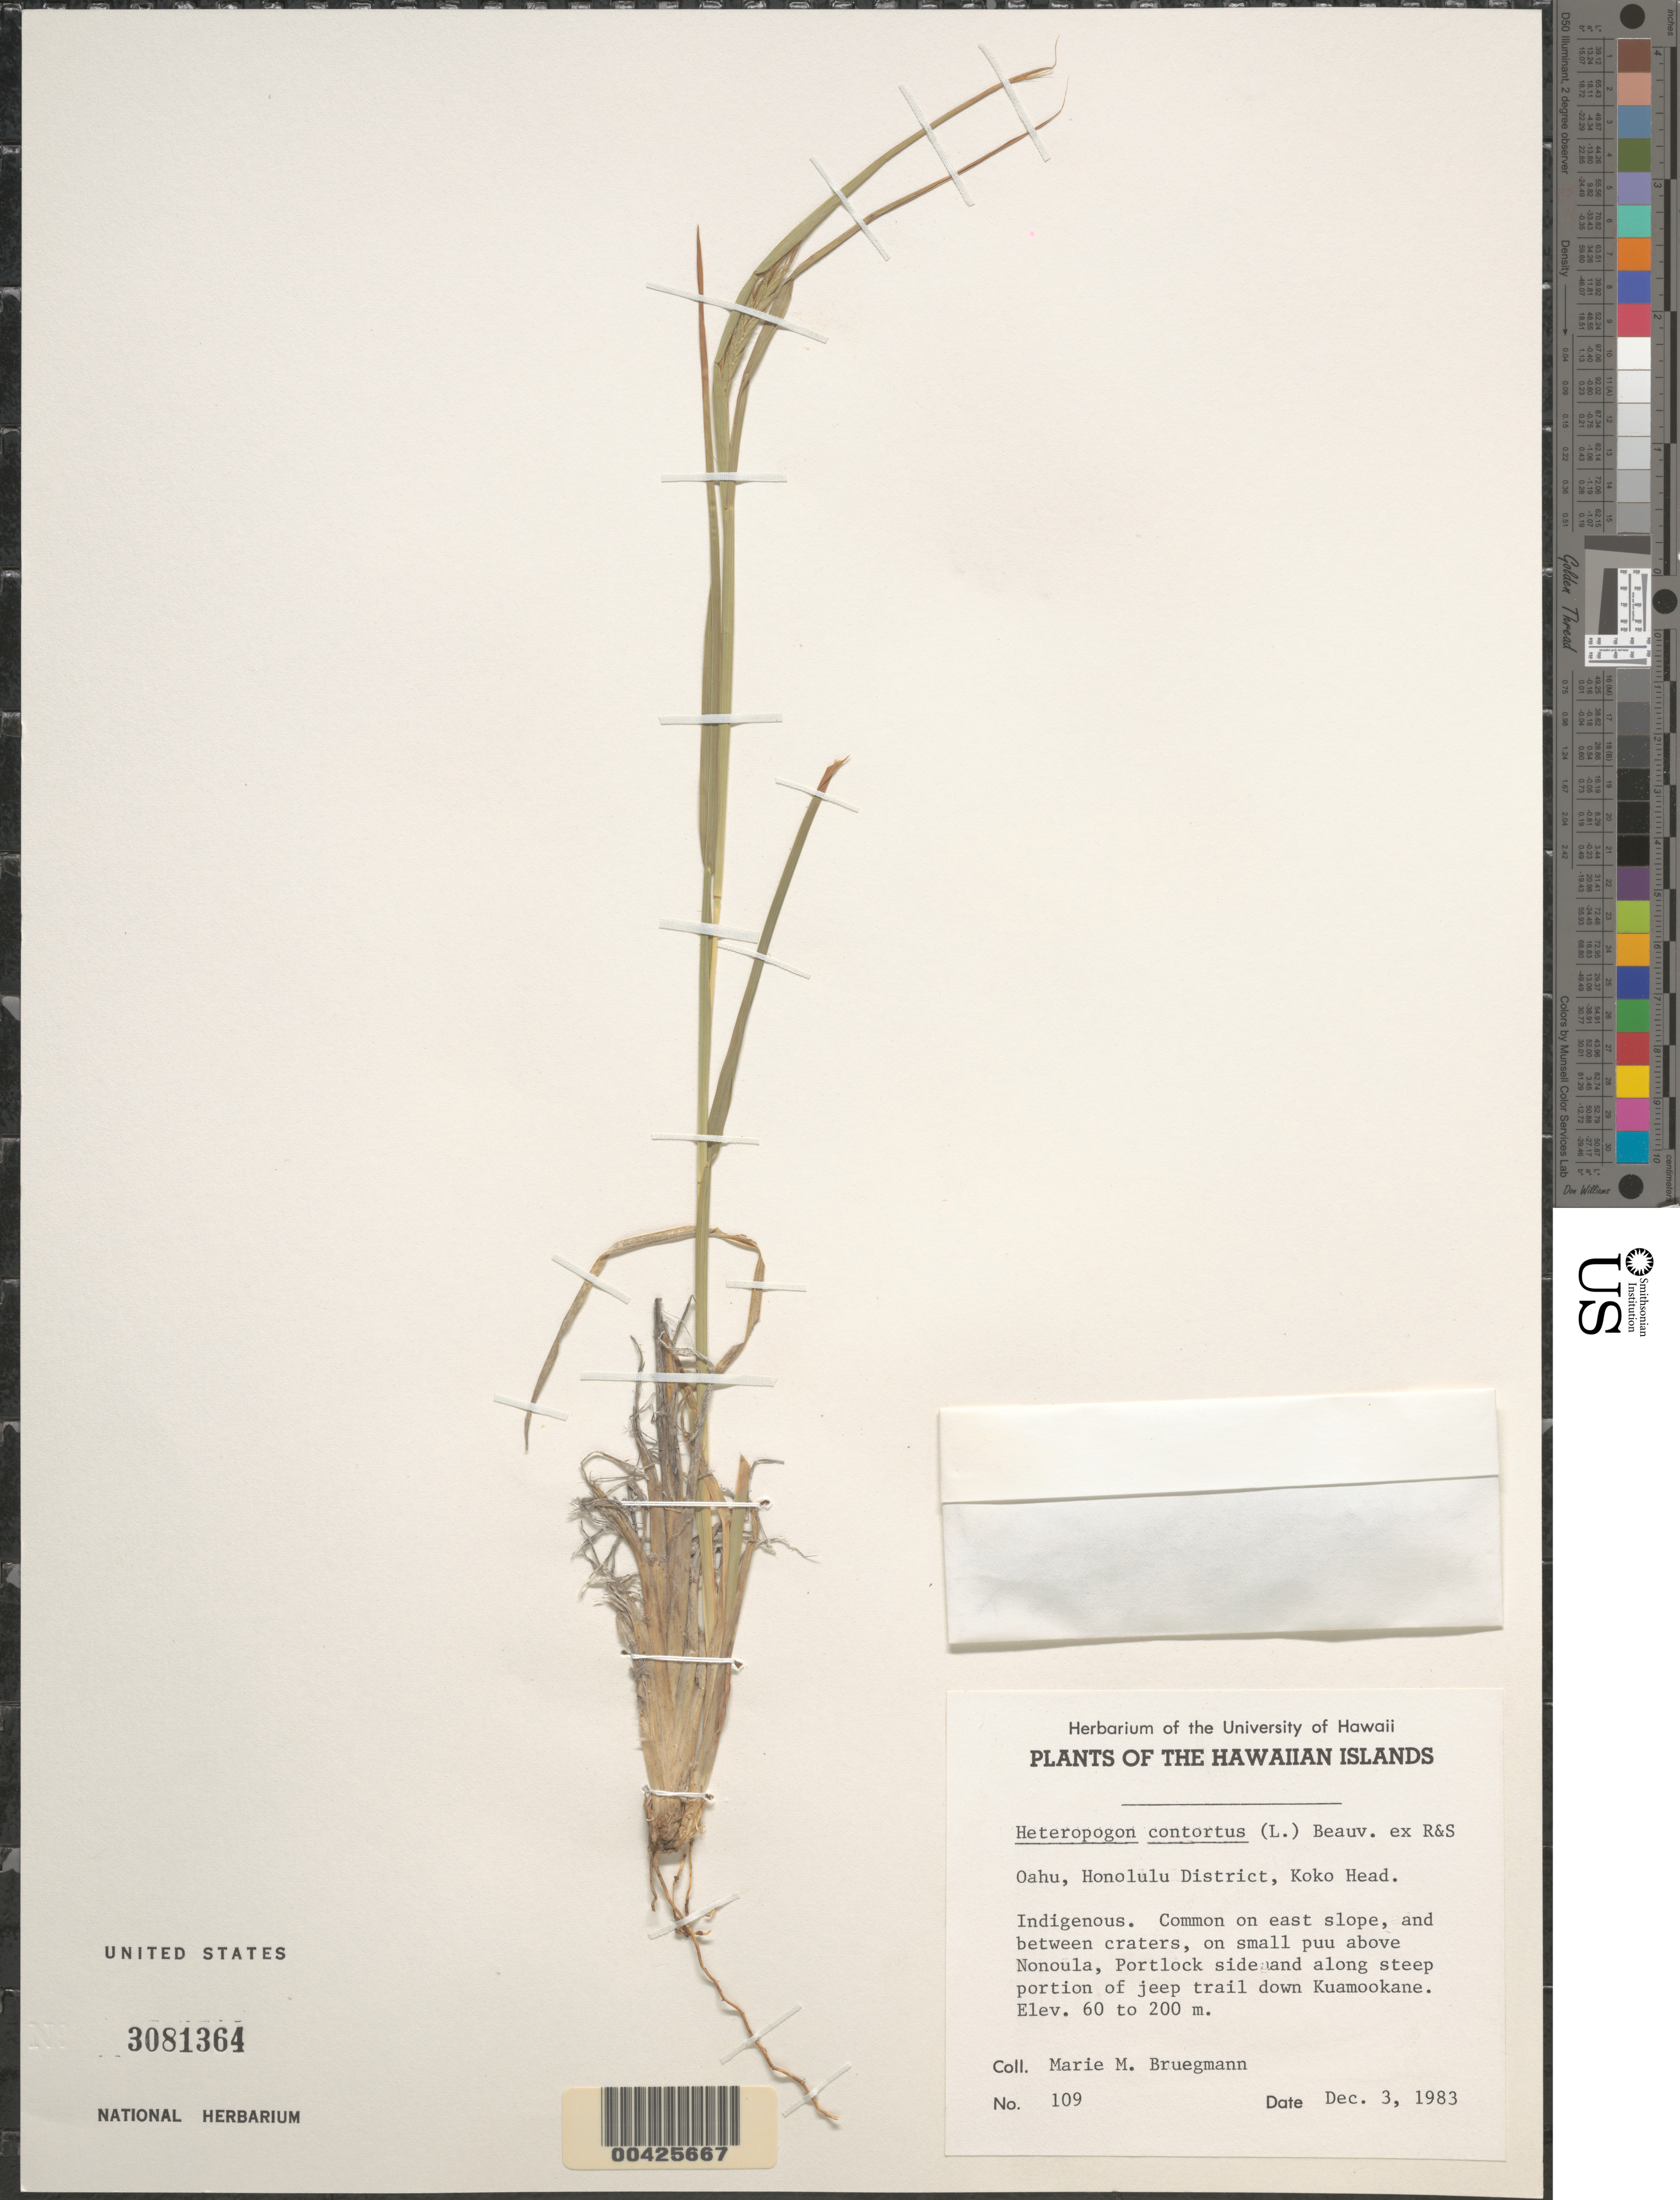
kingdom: Plantae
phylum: Tracheophyta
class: Liliopsida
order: Poales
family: Poaceae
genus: Heteropogon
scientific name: Heteropogon contortus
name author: (L.) P. Beauv. ex Roem. & Schult.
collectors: M. Bruegmann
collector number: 109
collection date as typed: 3 Dec 1983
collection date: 1983-12-03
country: United States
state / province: Hawaii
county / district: Honolulu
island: Oahu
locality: Honolulu District, Koko Head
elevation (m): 60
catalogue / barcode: US 3081364